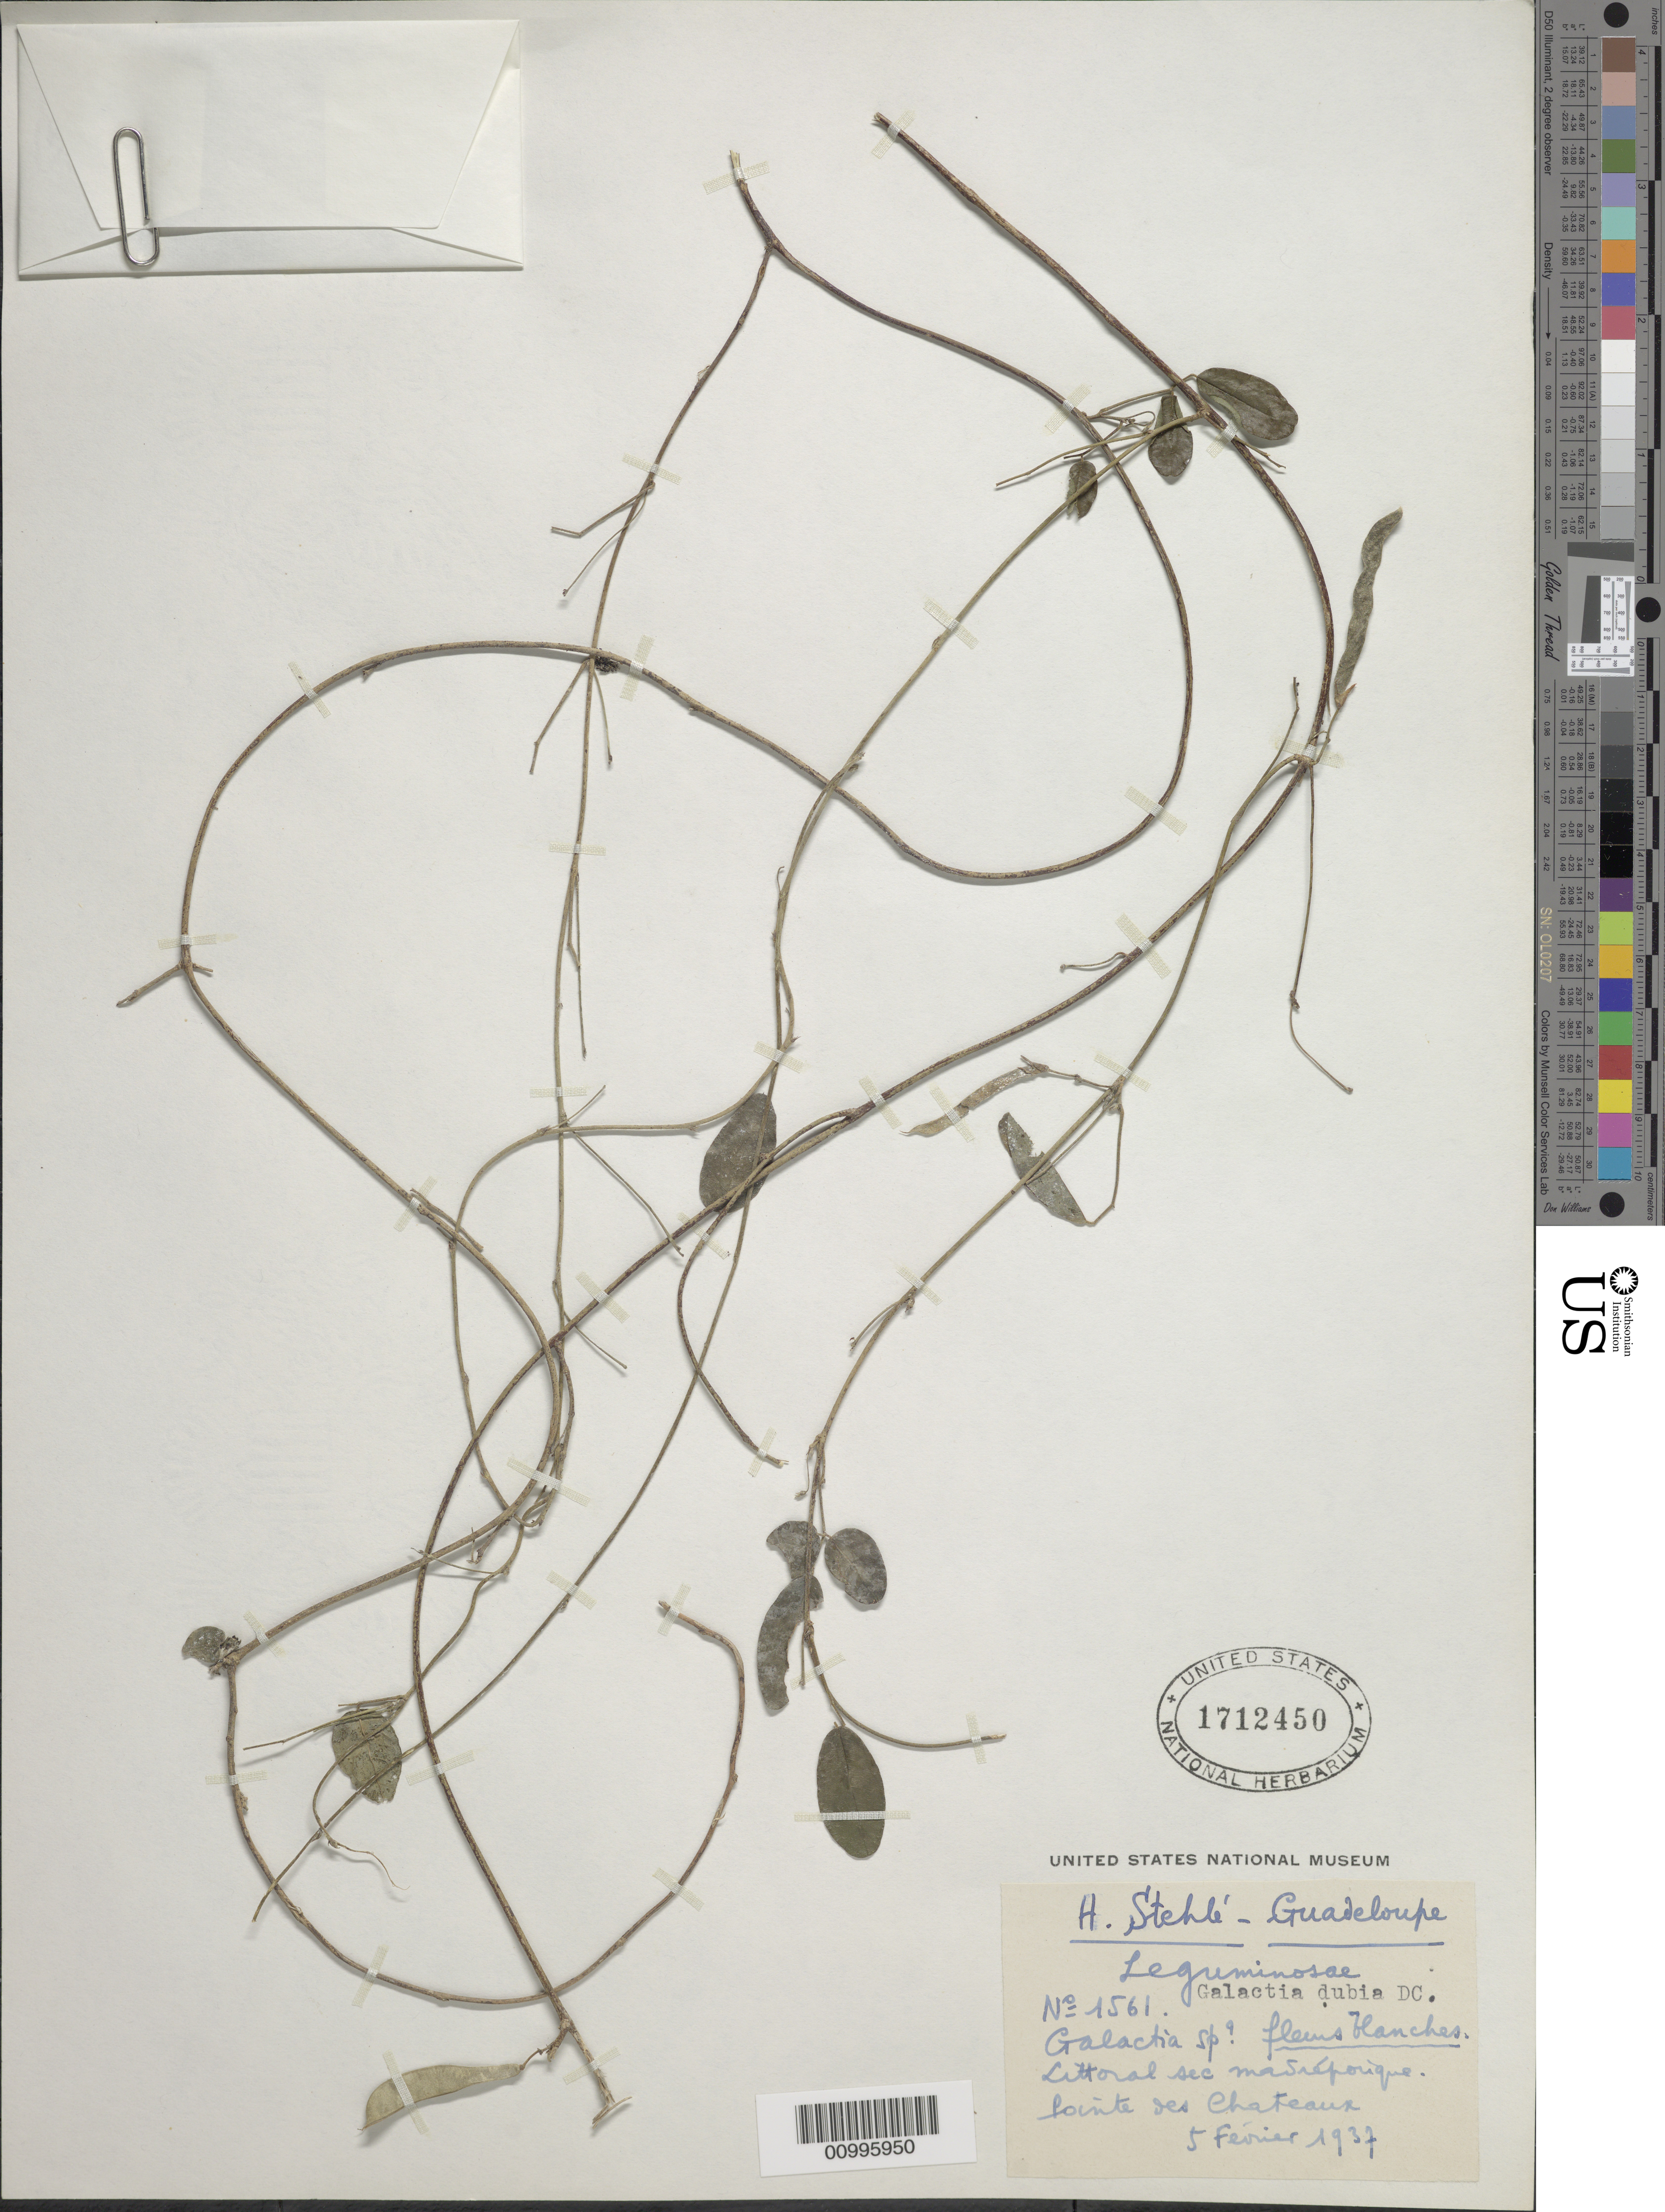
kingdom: Plantae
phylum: Tracheophyta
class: Magnoliopsida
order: Fabales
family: Fabaceae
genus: Galactia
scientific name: Galactia dubia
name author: DC.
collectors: H. Stehlé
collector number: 1561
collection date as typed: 05 Feb 1937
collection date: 1937-02-05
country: Guadeloupe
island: Basse Terre [Guadeloupe]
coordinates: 0 N, 0 E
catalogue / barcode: US 1712450